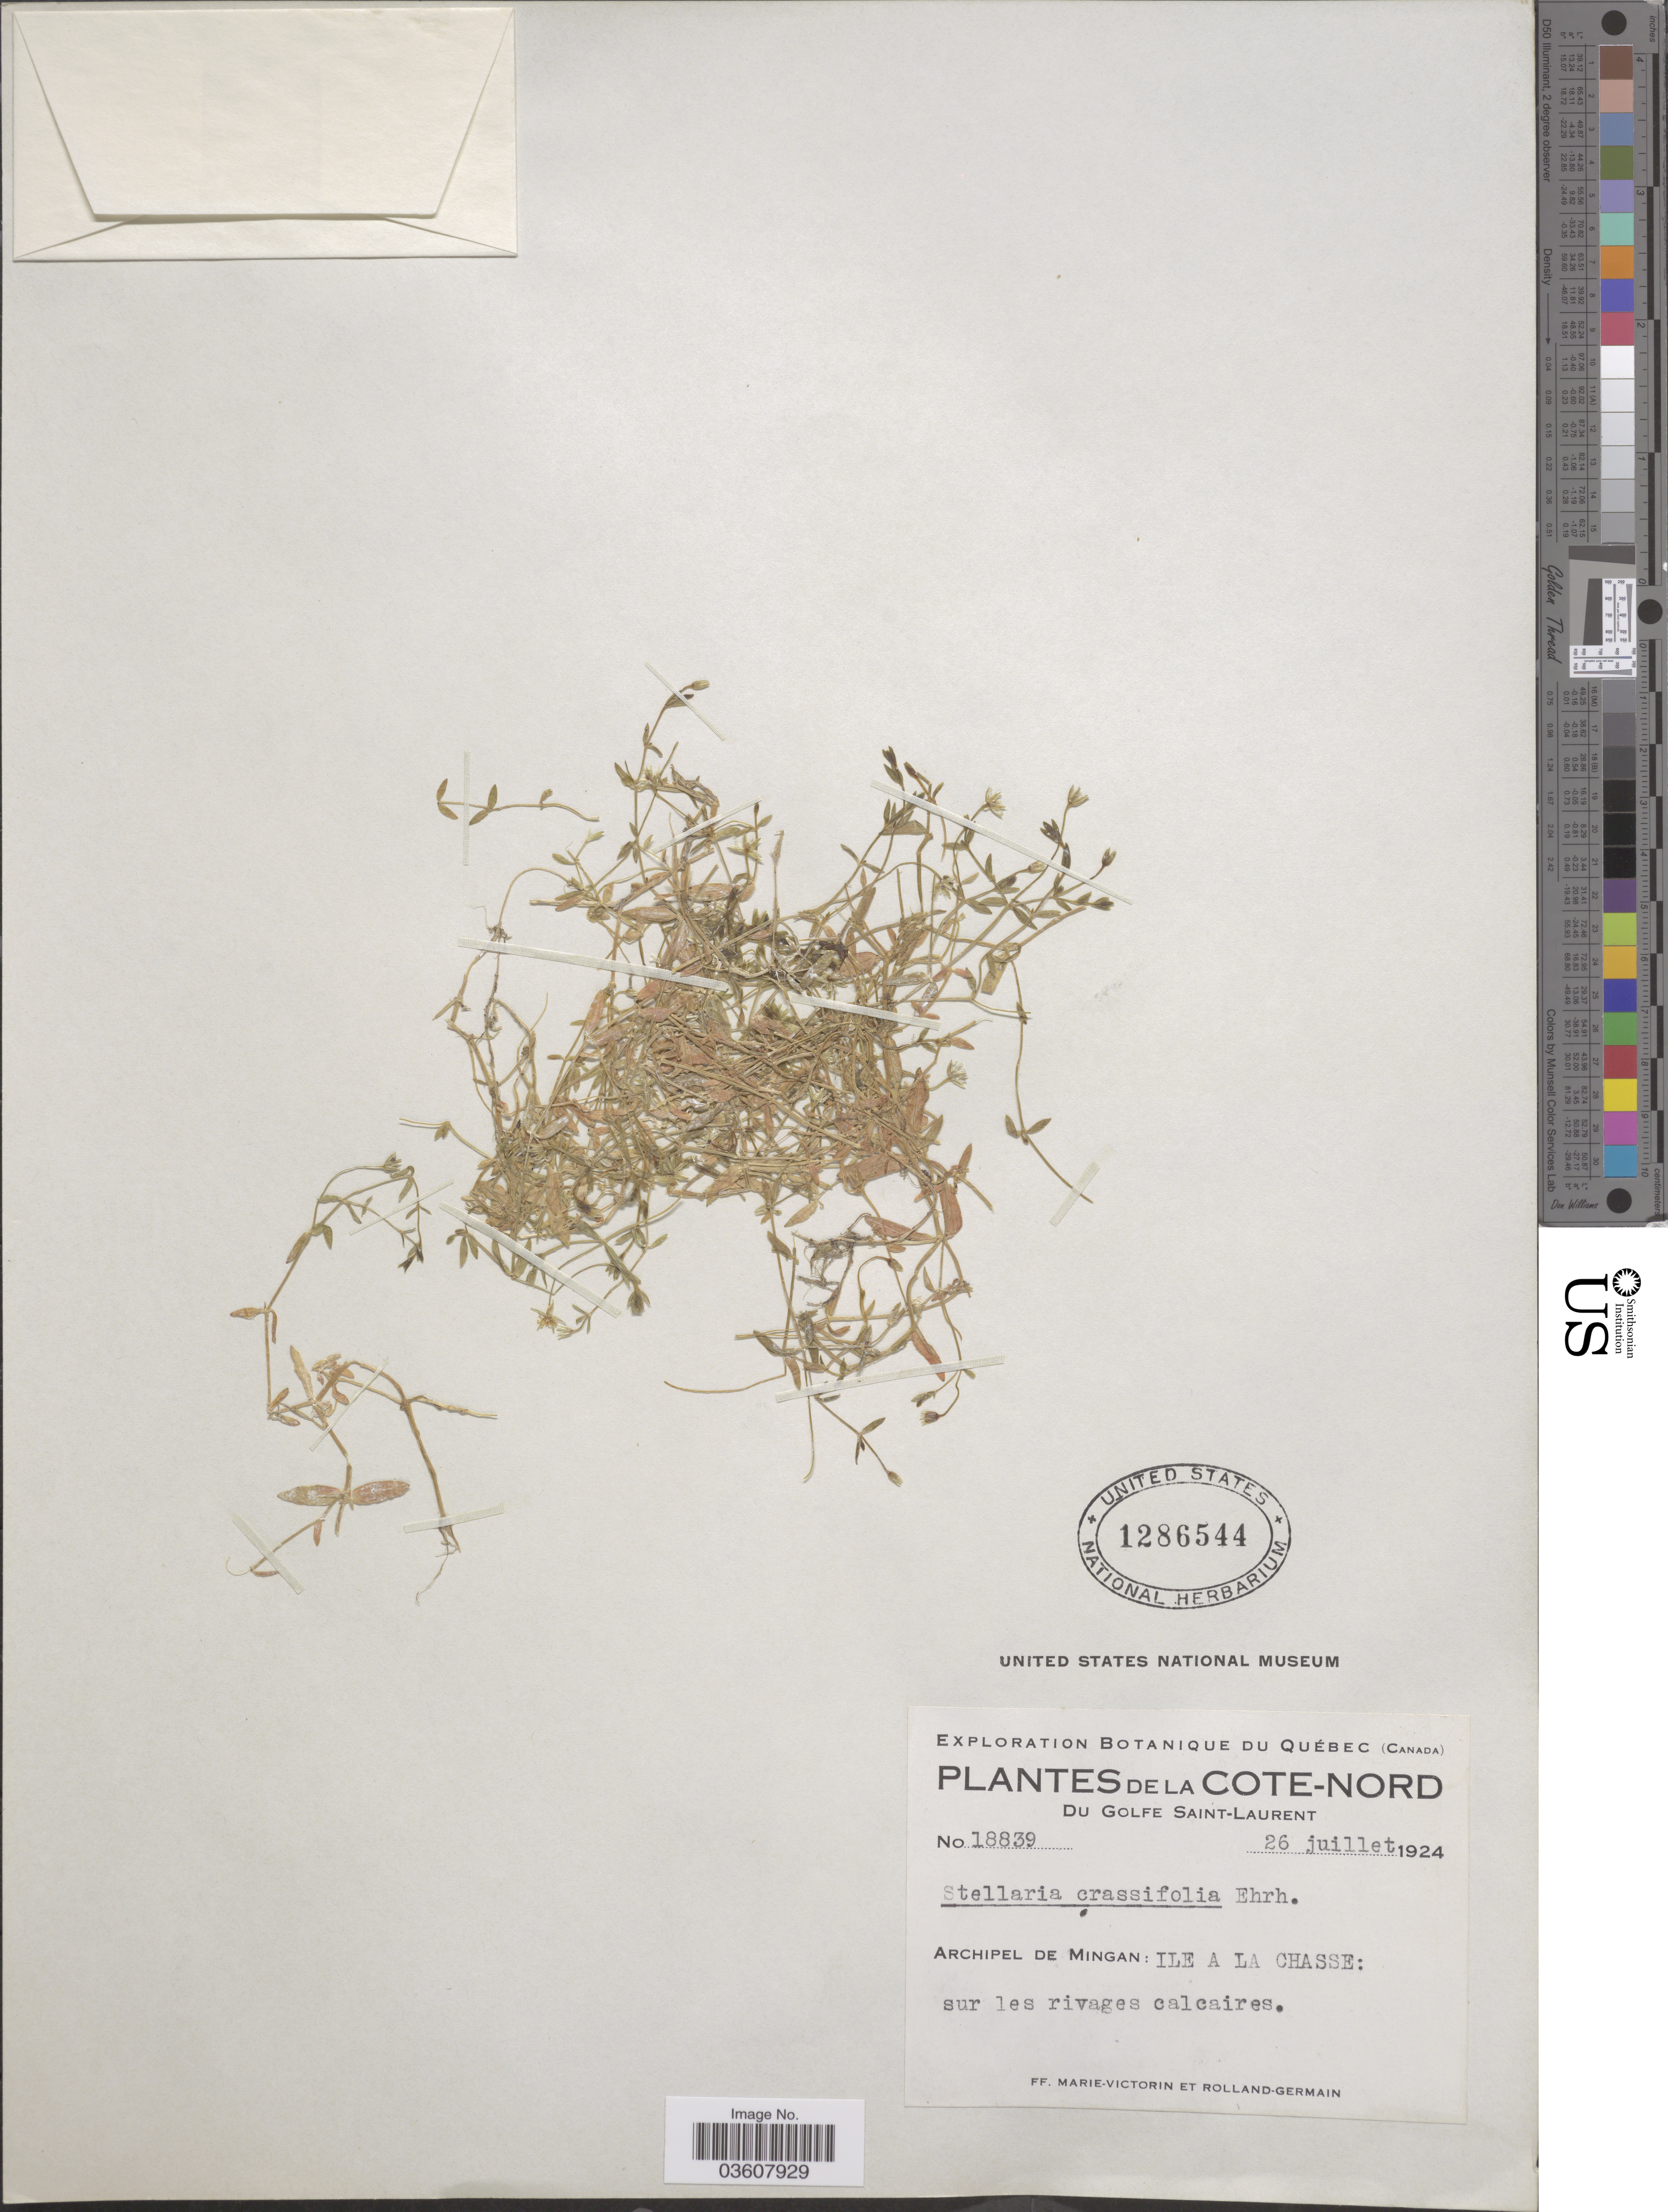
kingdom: Plantae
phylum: Tracheophyta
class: Magnoliopsida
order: Caryophyllales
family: Caryophyllaceae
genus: Stellaria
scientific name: Stellaria crassifolia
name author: Ehrh.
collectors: F. Marie-Victorin & Rolland-Germain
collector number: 18839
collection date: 1924-07-26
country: Canada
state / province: Quebec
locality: La Cote-Nord, Du golfe Saint-Laurent. Archipel de Mingan: Ile a La Chasse.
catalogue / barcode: US 1286544